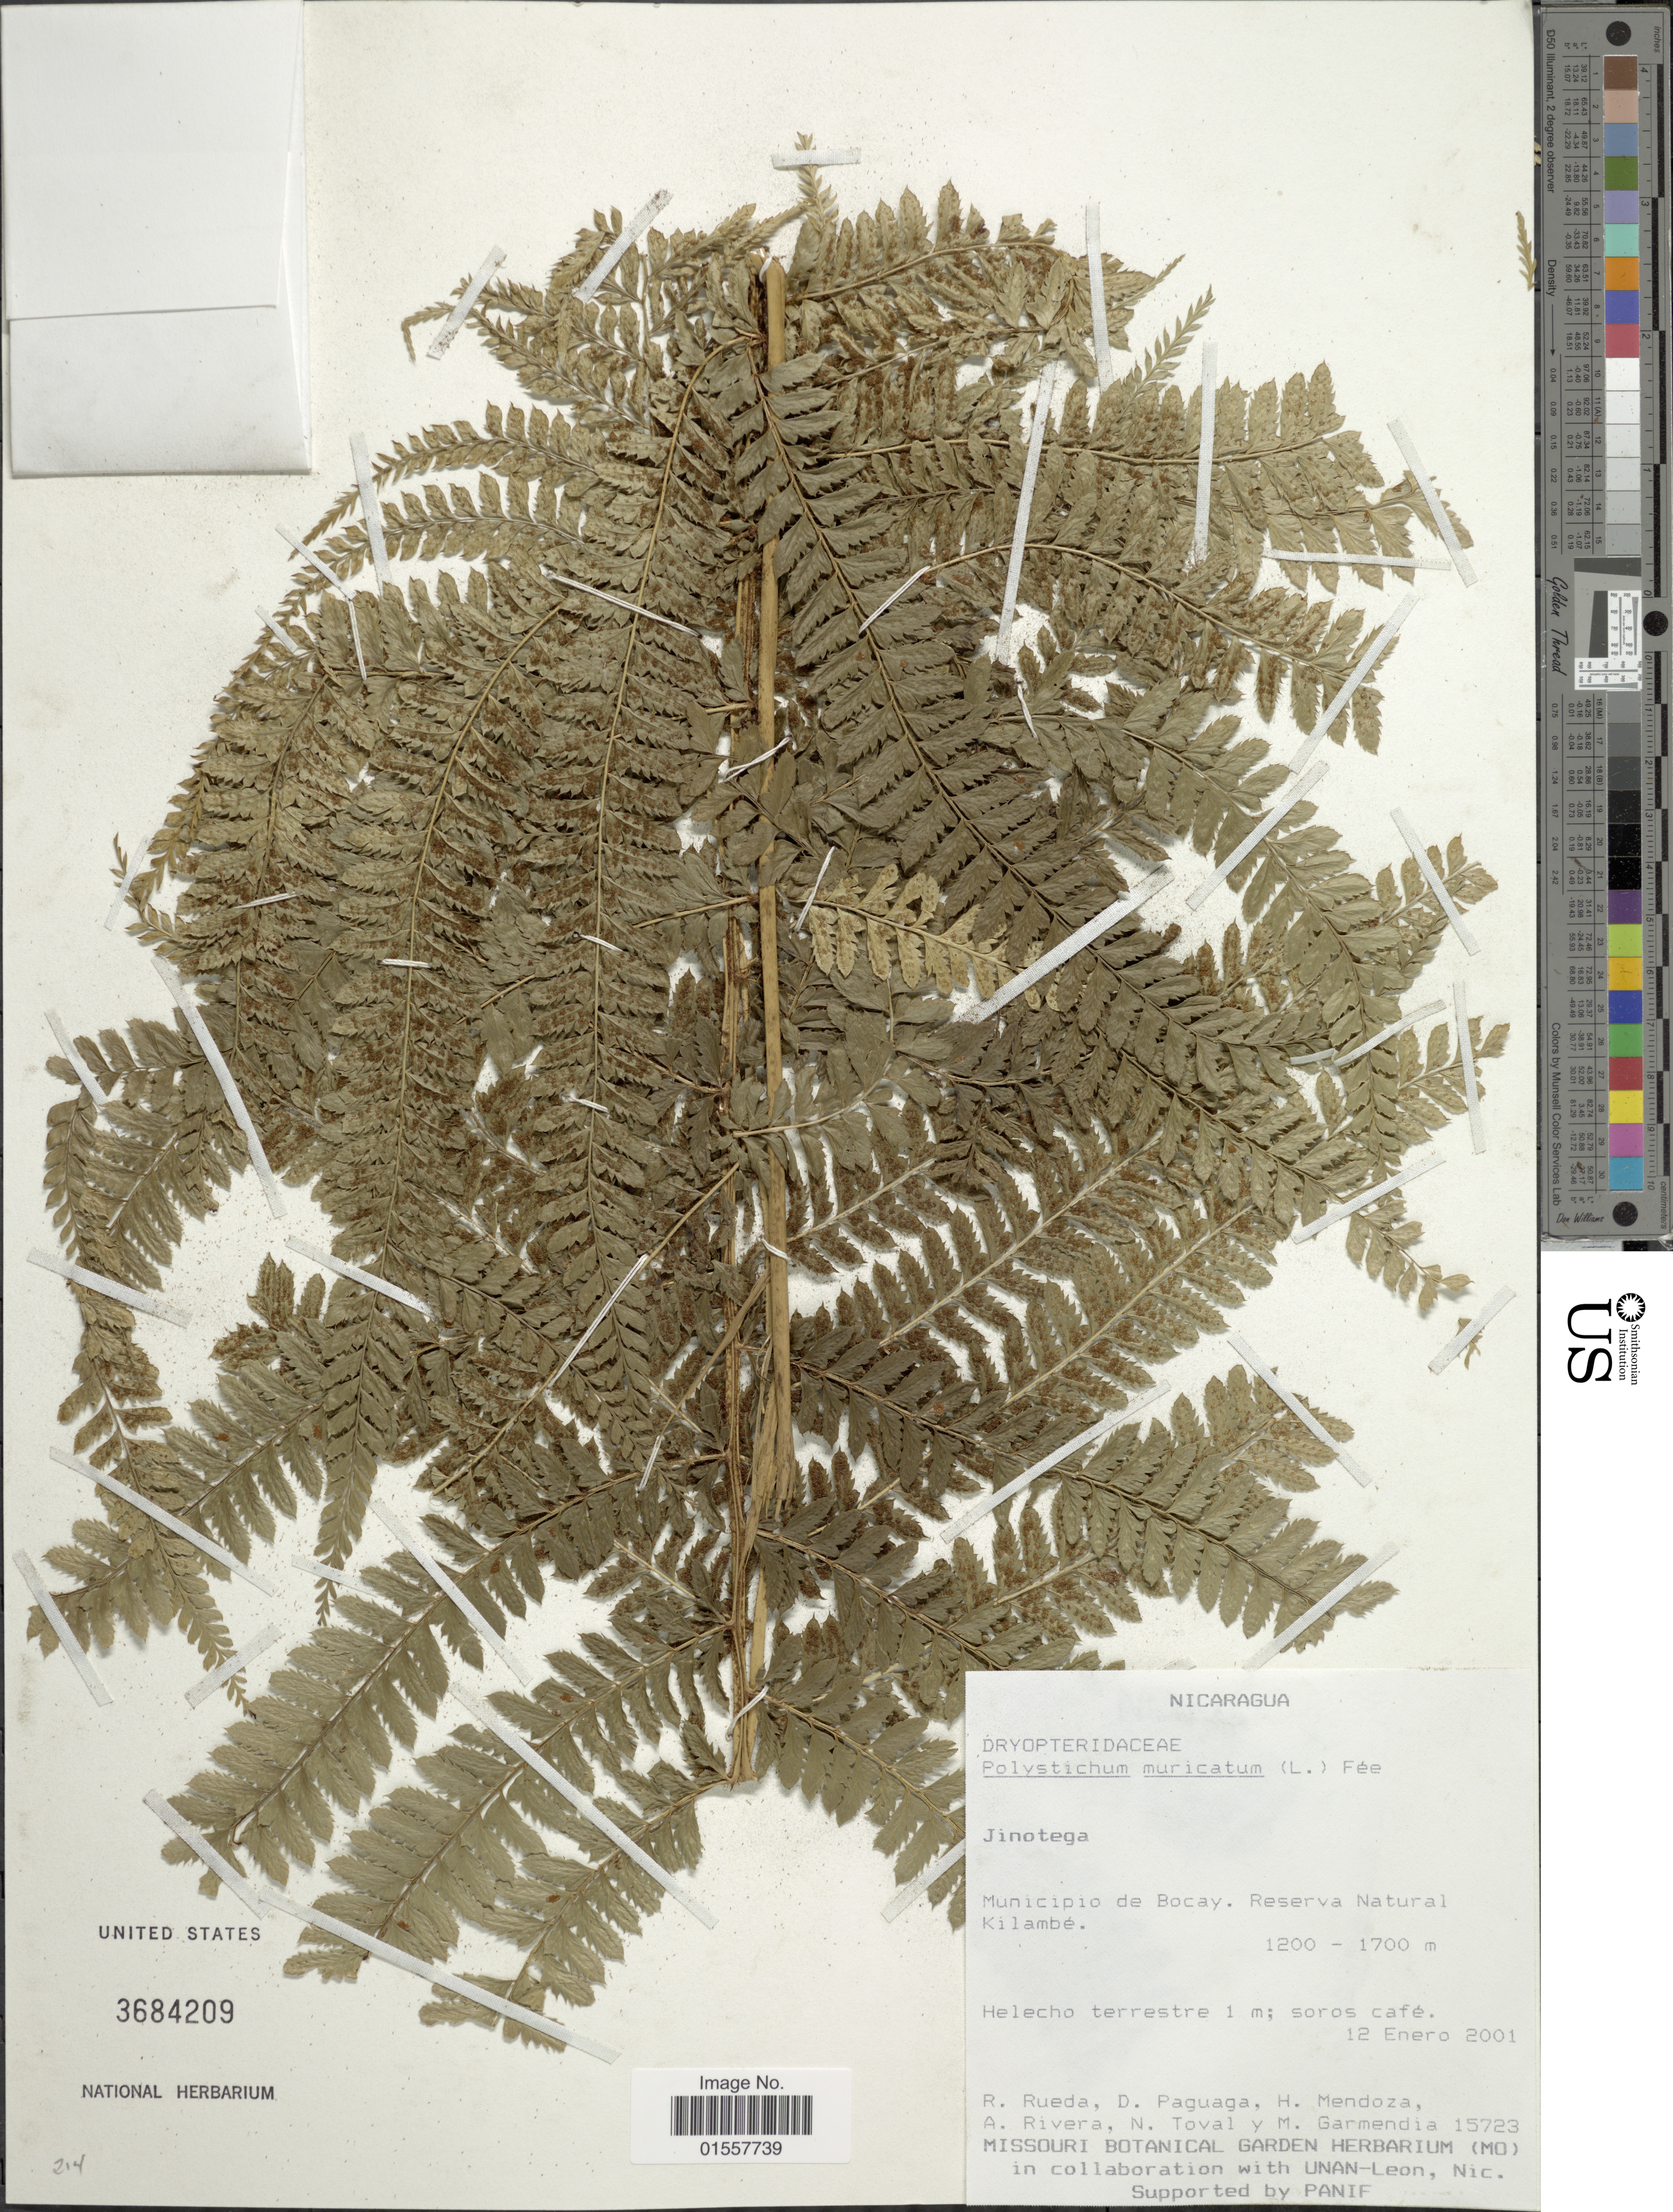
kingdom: Plantae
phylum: Tracheophyta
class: Polypodiopsida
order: Polypodiales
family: Dryopteridaceae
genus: Polystichum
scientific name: Polystichum muricatum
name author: (L.) Fée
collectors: R. Rueda, D. Paguaga, H. Mendoza, A. Rivera & et al.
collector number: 15723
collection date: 2001-01-12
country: Nicaragua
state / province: Jinotega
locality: Municipio de Bocay, Reserva Natural Kilambe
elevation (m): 1200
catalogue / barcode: US 3684209